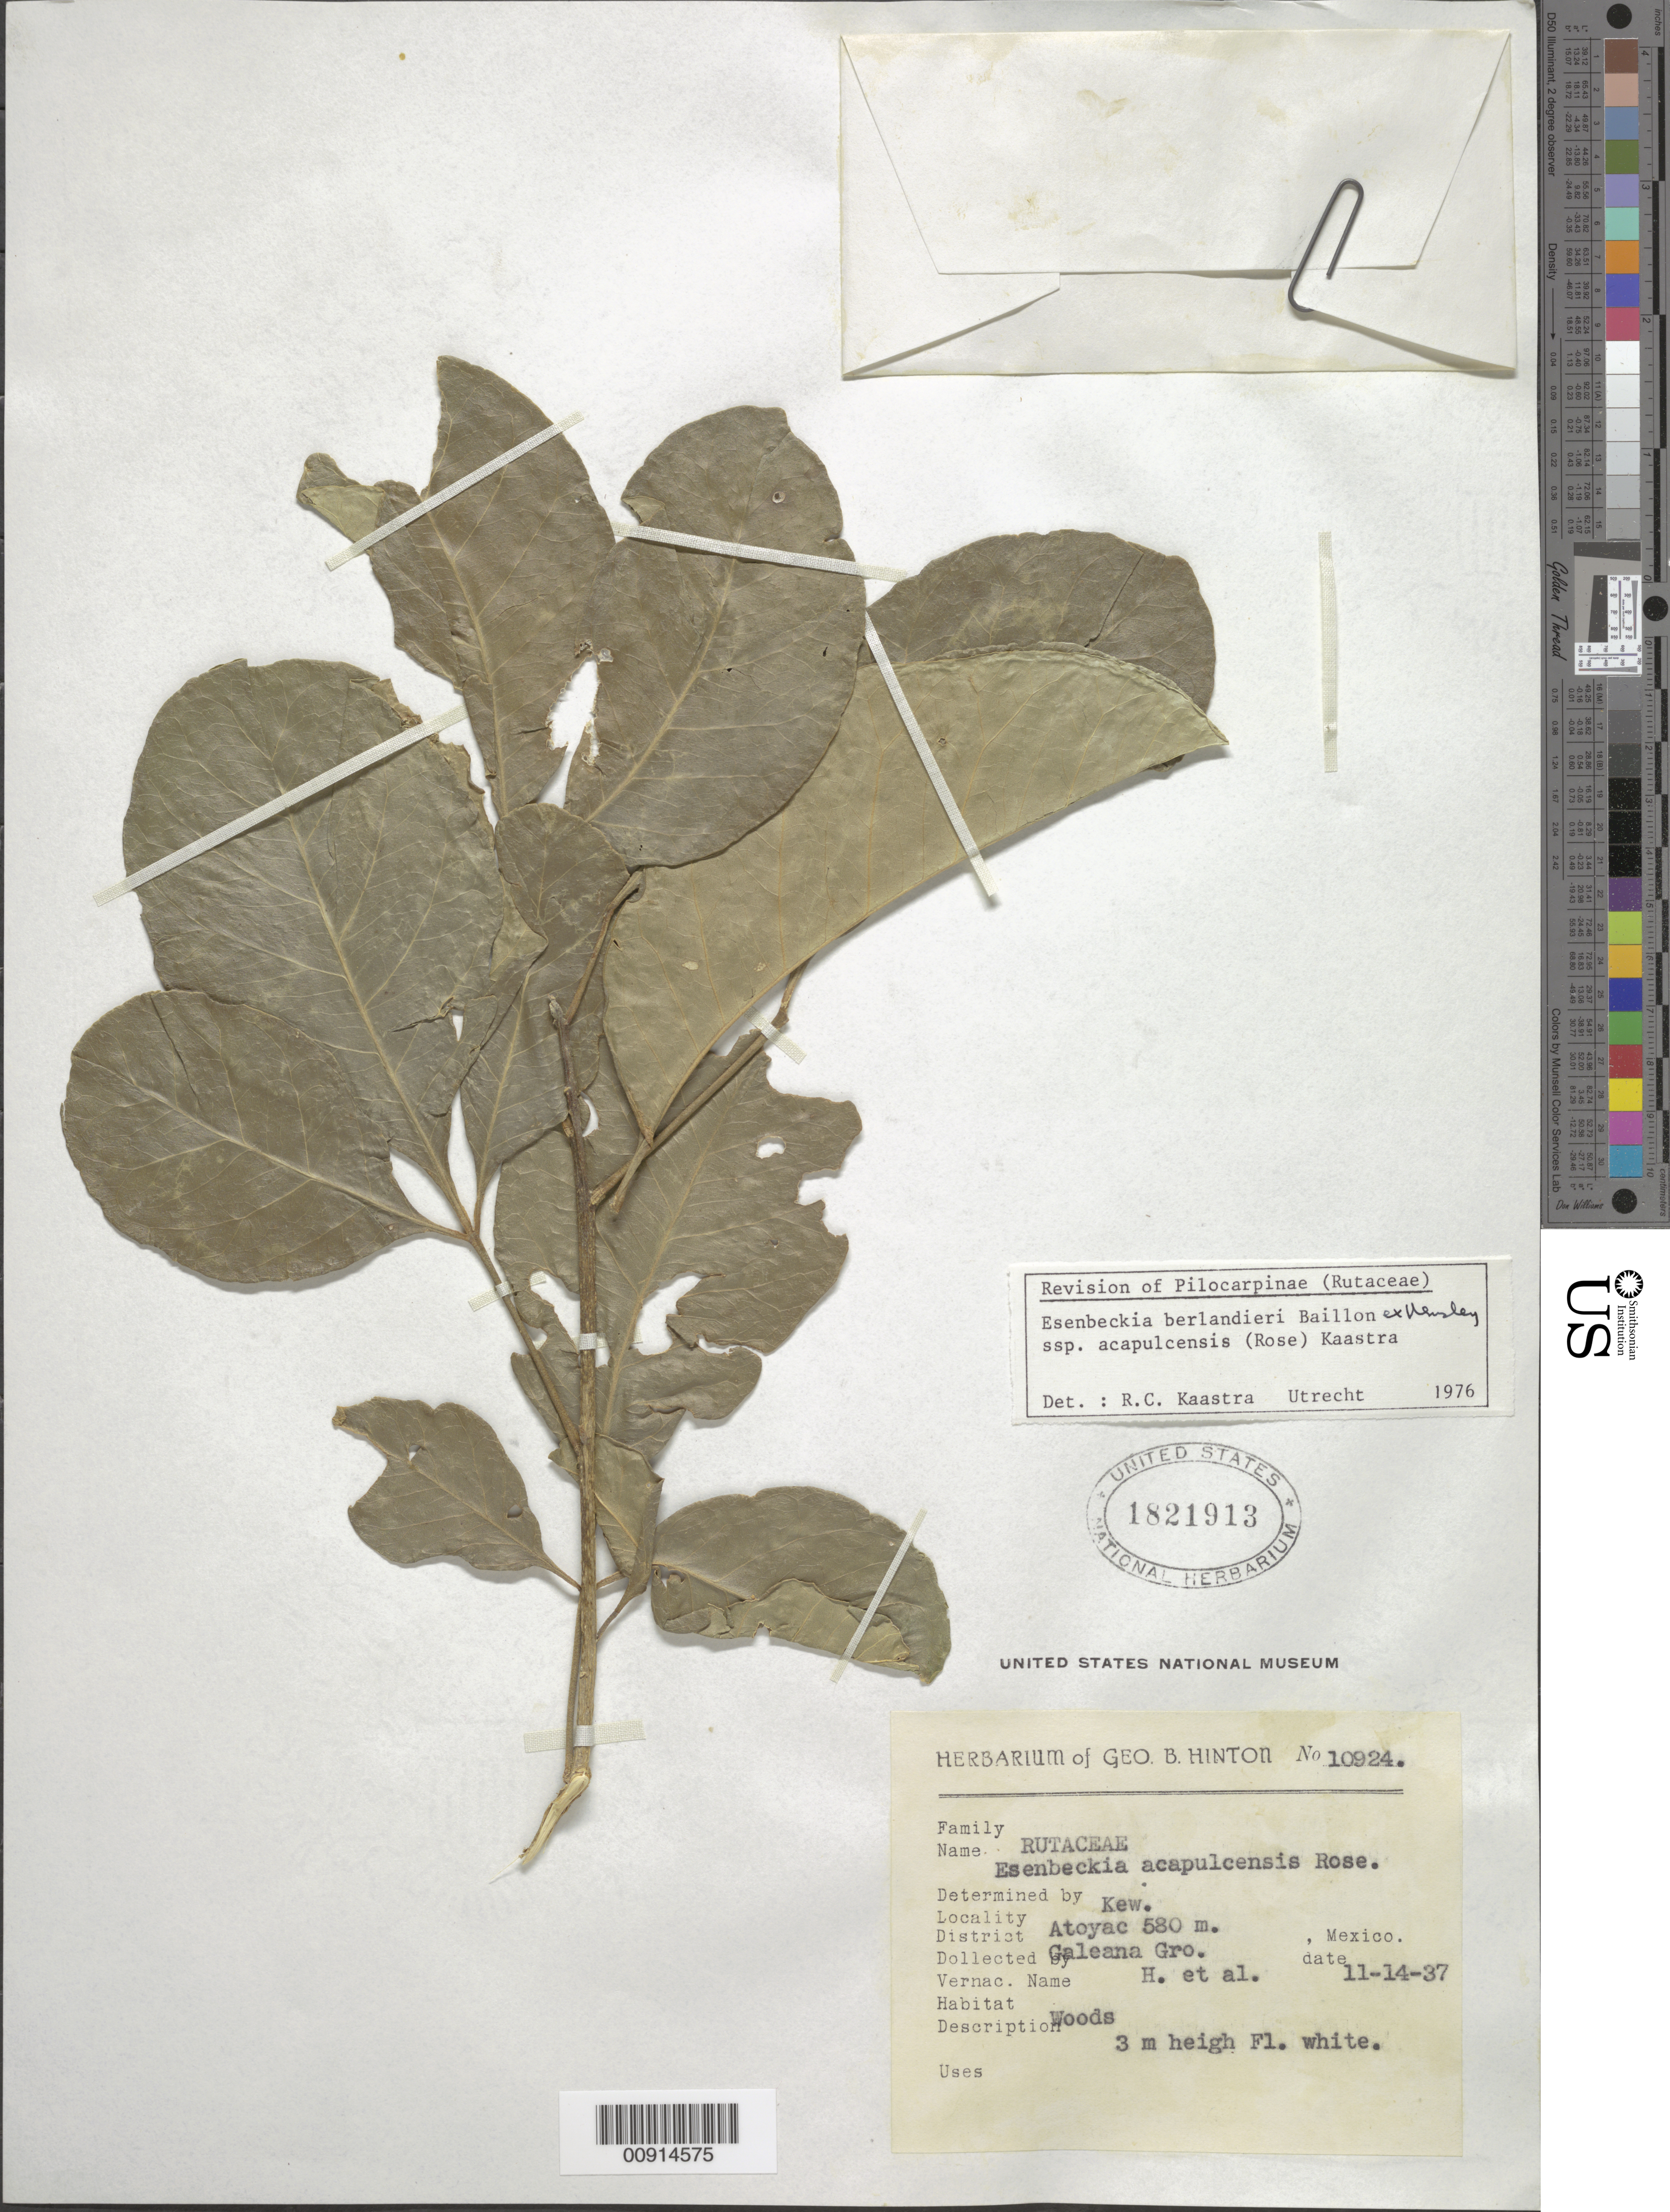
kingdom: Plantae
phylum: Tracheophyta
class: Magnoliopsida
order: Sapindales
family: Rutaceae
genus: Esenbeckia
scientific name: Esenbeckia berlandieri subsp. acapulcensis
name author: (Rose) Kaastra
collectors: G. B. Hinton & et al.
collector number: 10924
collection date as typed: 14 Nov 1937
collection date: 1937-11-14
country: Mexico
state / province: Guerrero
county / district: Galeana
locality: Atoyac, District Galeana, Guerrero.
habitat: Woods.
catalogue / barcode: US 1821913